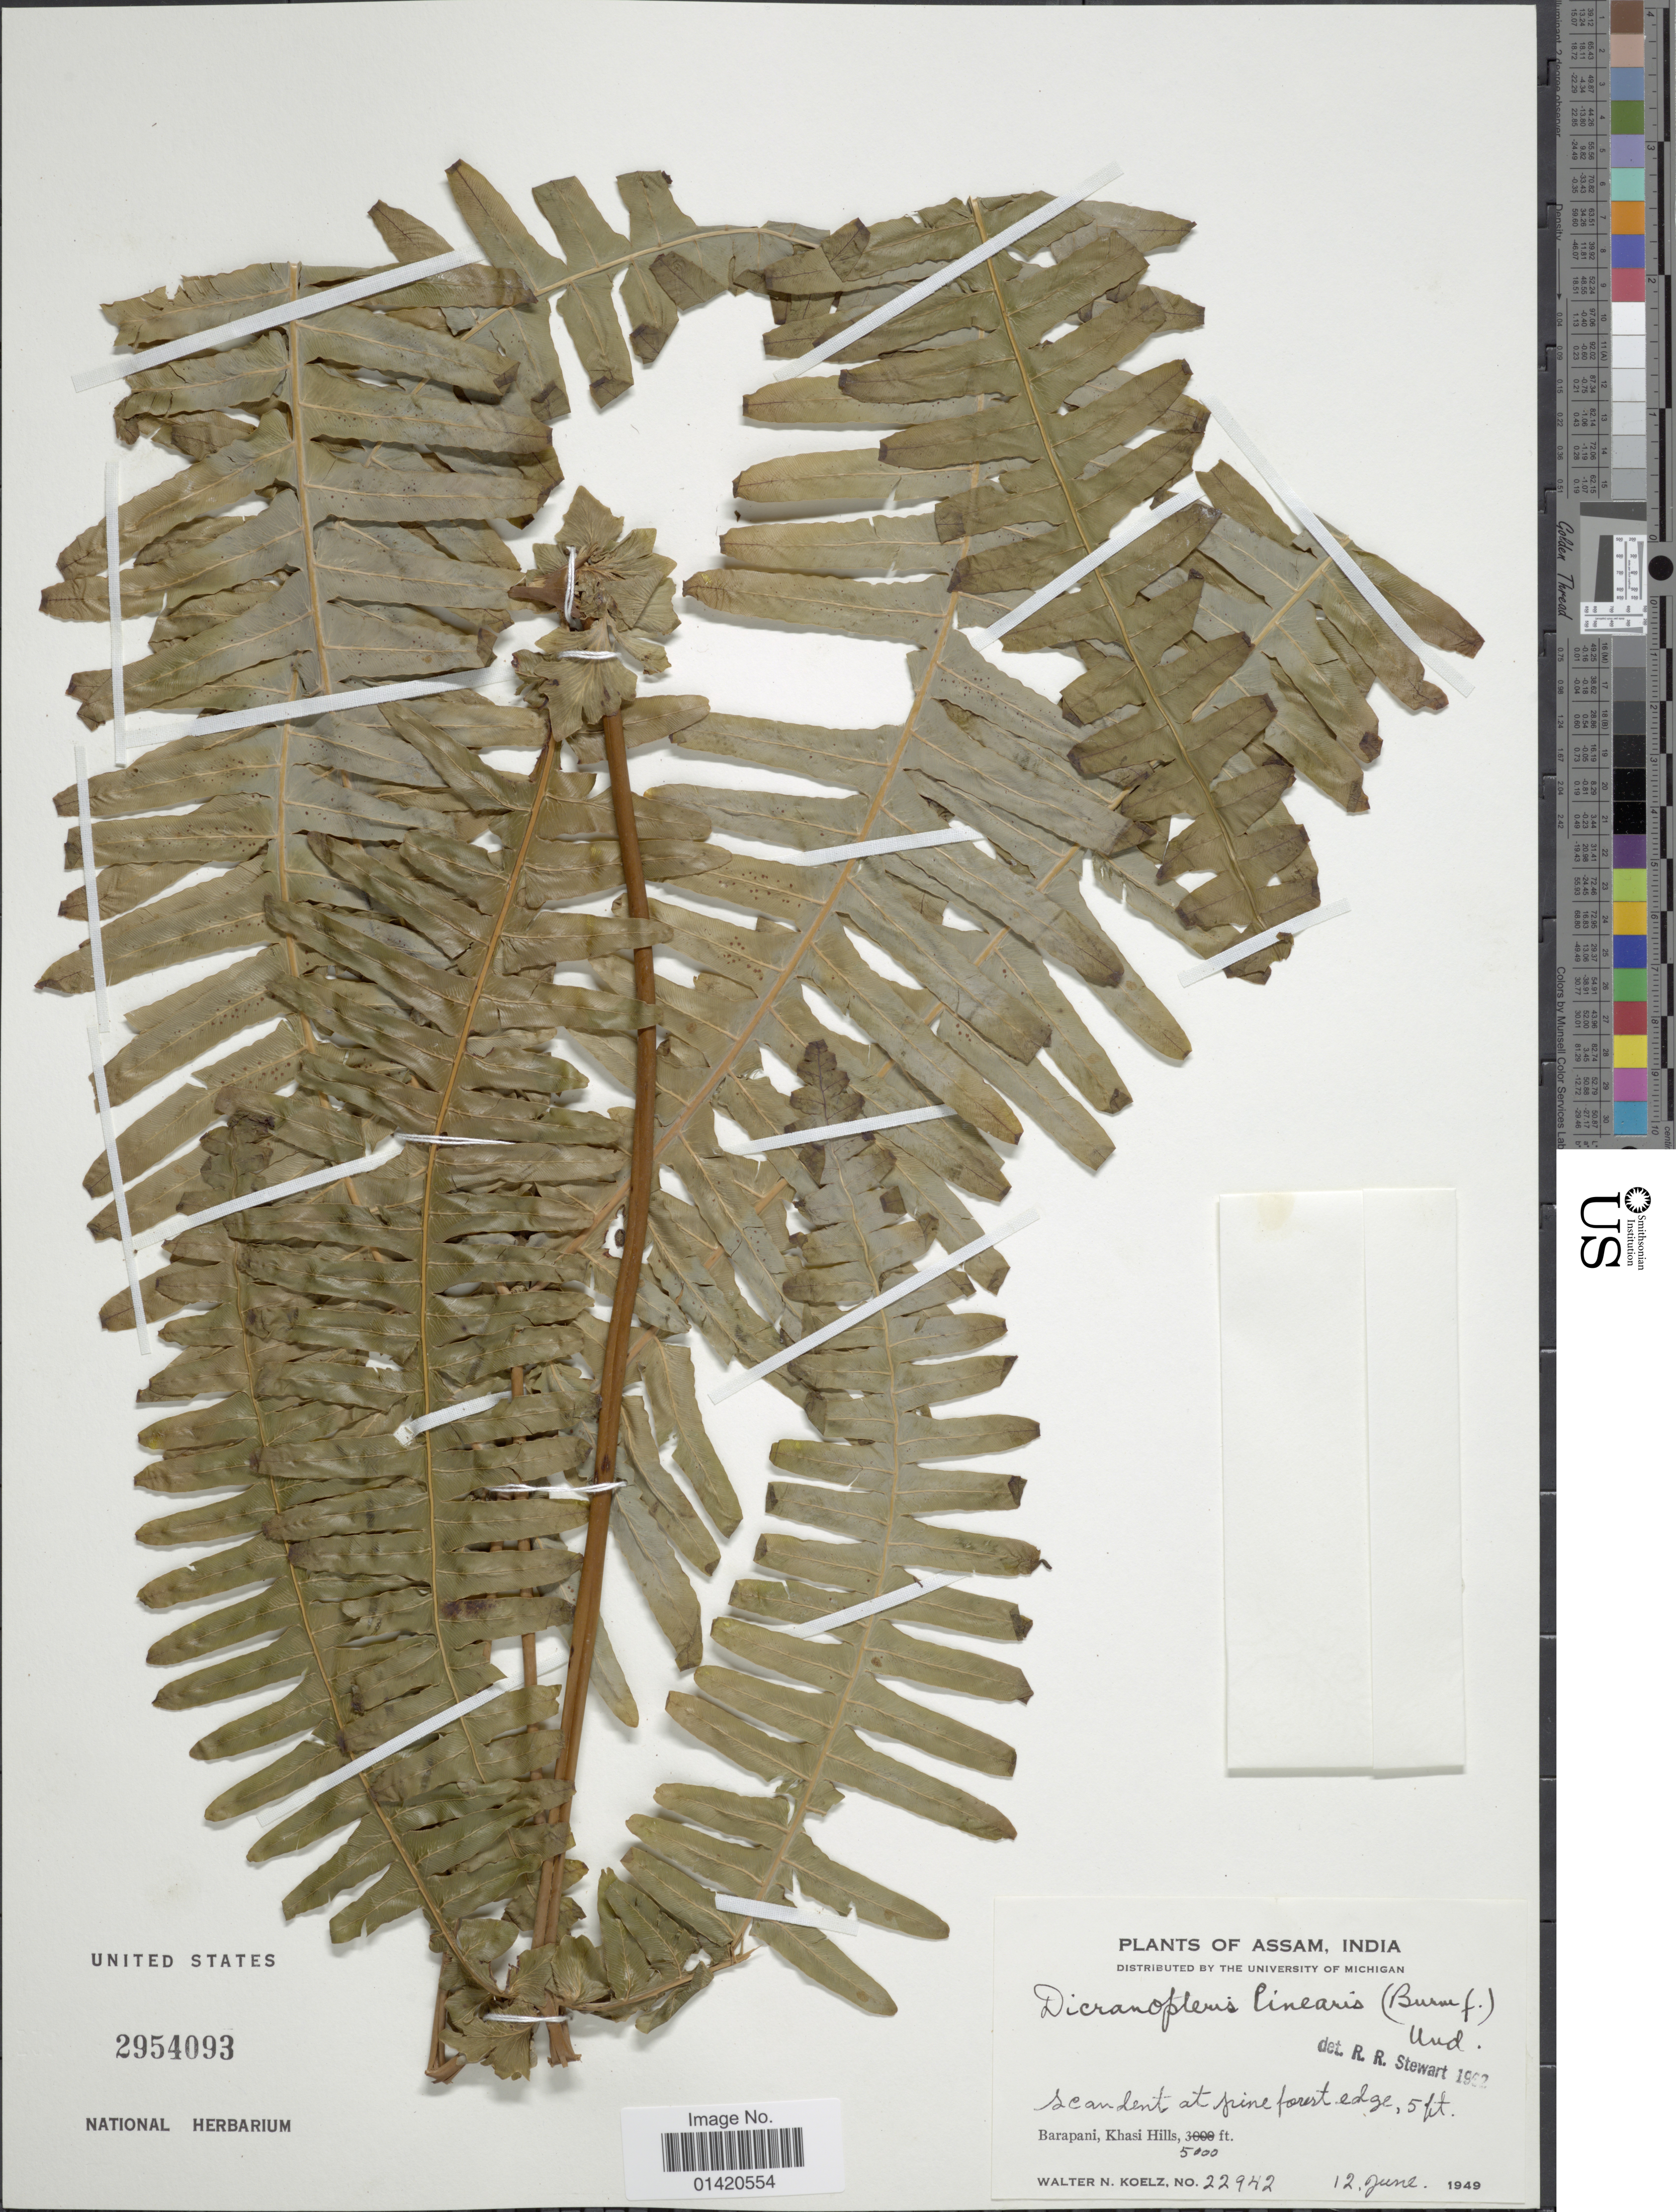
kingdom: Plantae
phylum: Tracheophyta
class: Polypodiopsida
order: Gleicheniales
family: Gleicheniaceae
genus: Dicranopteris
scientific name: Dicranopteris linearis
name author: (Burm. f.) Underw.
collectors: W. N. Koelz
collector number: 22942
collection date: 1949-07-12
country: India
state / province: Meghalaya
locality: Barapani, Khasi Hills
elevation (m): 1524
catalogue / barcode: US 2954093